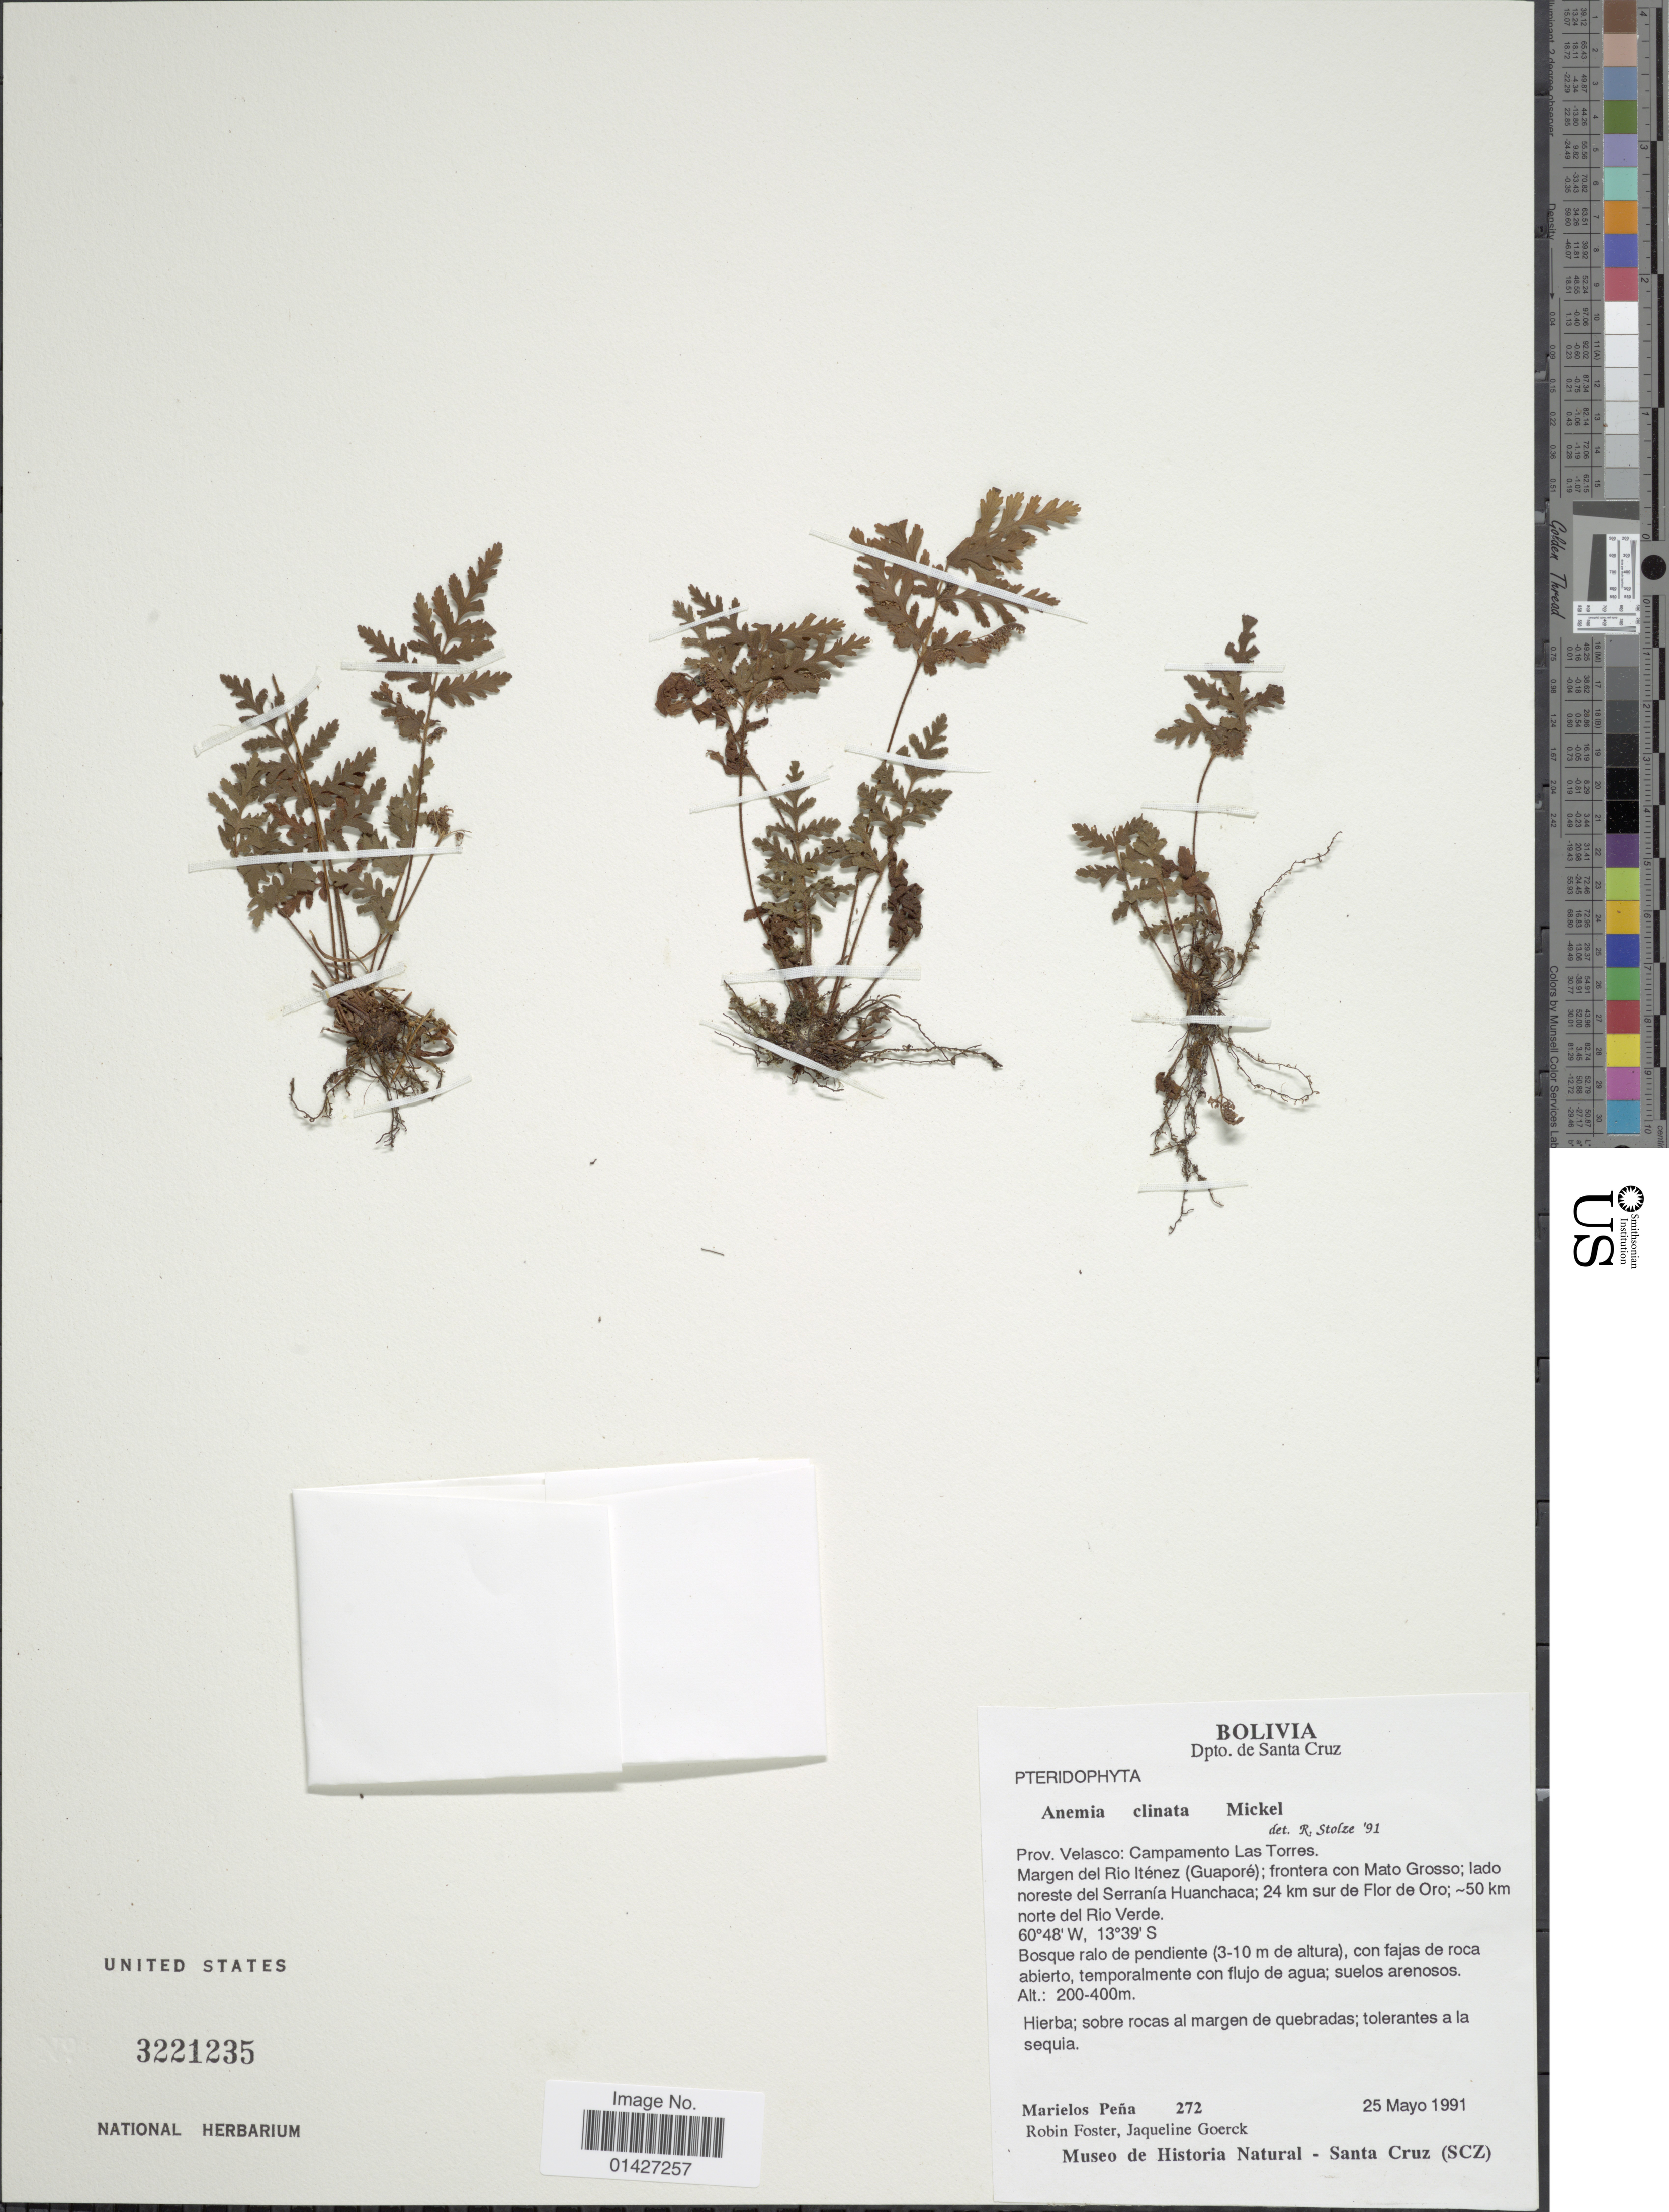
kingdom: Plantae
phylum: Tracheophyta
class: Polypodiopsida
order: Schizaeales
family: Anemiaceae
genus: Anemia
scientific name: Anemia clinata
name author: Mickel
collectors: Marielos Peña, R. B. Foster & J. Goerck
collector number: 272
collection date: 1991-05-25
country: Bolivia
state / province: Santa Cruz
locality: Prov. Velasco: Campamento Las Torres. Margen del Rio Iténez (Guaporé); frontera con Mato Grosso; lado noreste del Serranía Huanchaca; 24 km sur de Flor de Oro; 50 km norte del Rio Verde.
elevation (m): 200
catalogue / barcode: US 3221235